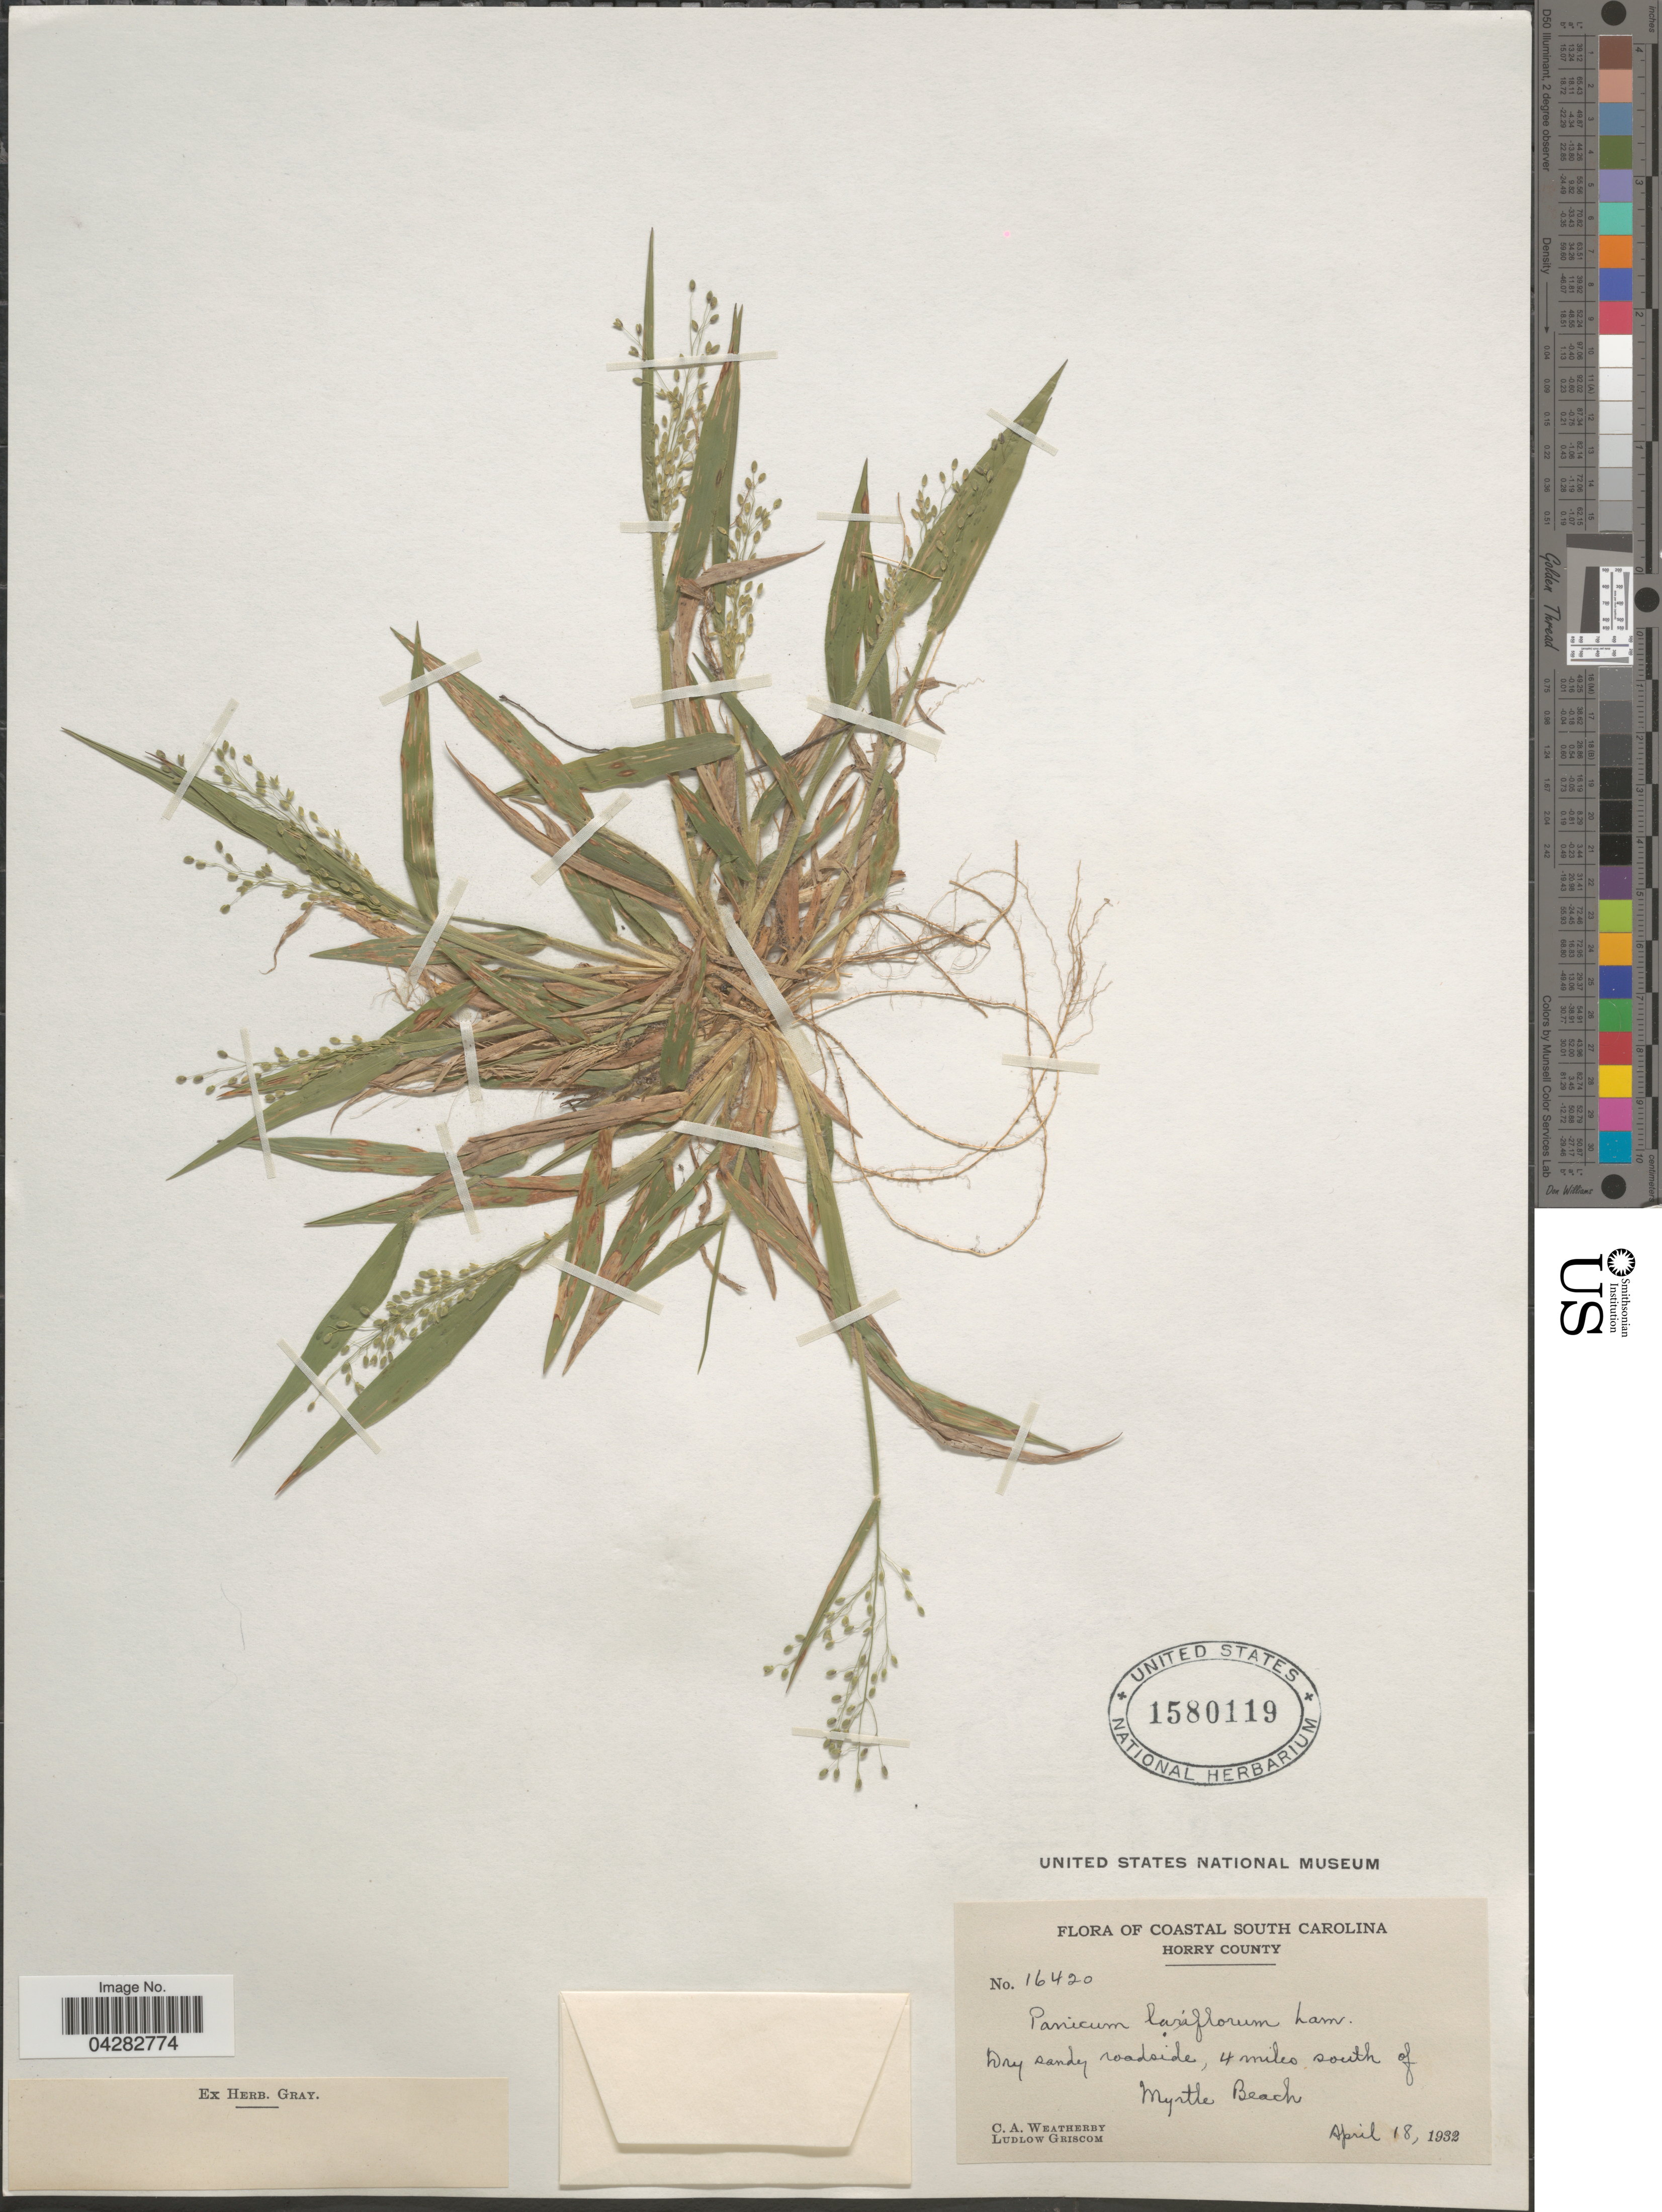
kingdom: Plantae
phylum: Tracheophyta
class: Liliopsida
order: Poales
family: Poaceae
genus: Dichanthelium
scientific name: Dichanthelium laxiflorum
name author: (Lam.) Gould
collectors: C. A. Weatherby & L. Griscom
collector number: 16420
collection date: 1932-04-18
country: United States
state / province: South Carolina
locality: Coastal South Carolina. Horry County. Dry sandy roadside, 4 miles south of Myrtle Beach.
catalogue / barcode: US 1580119